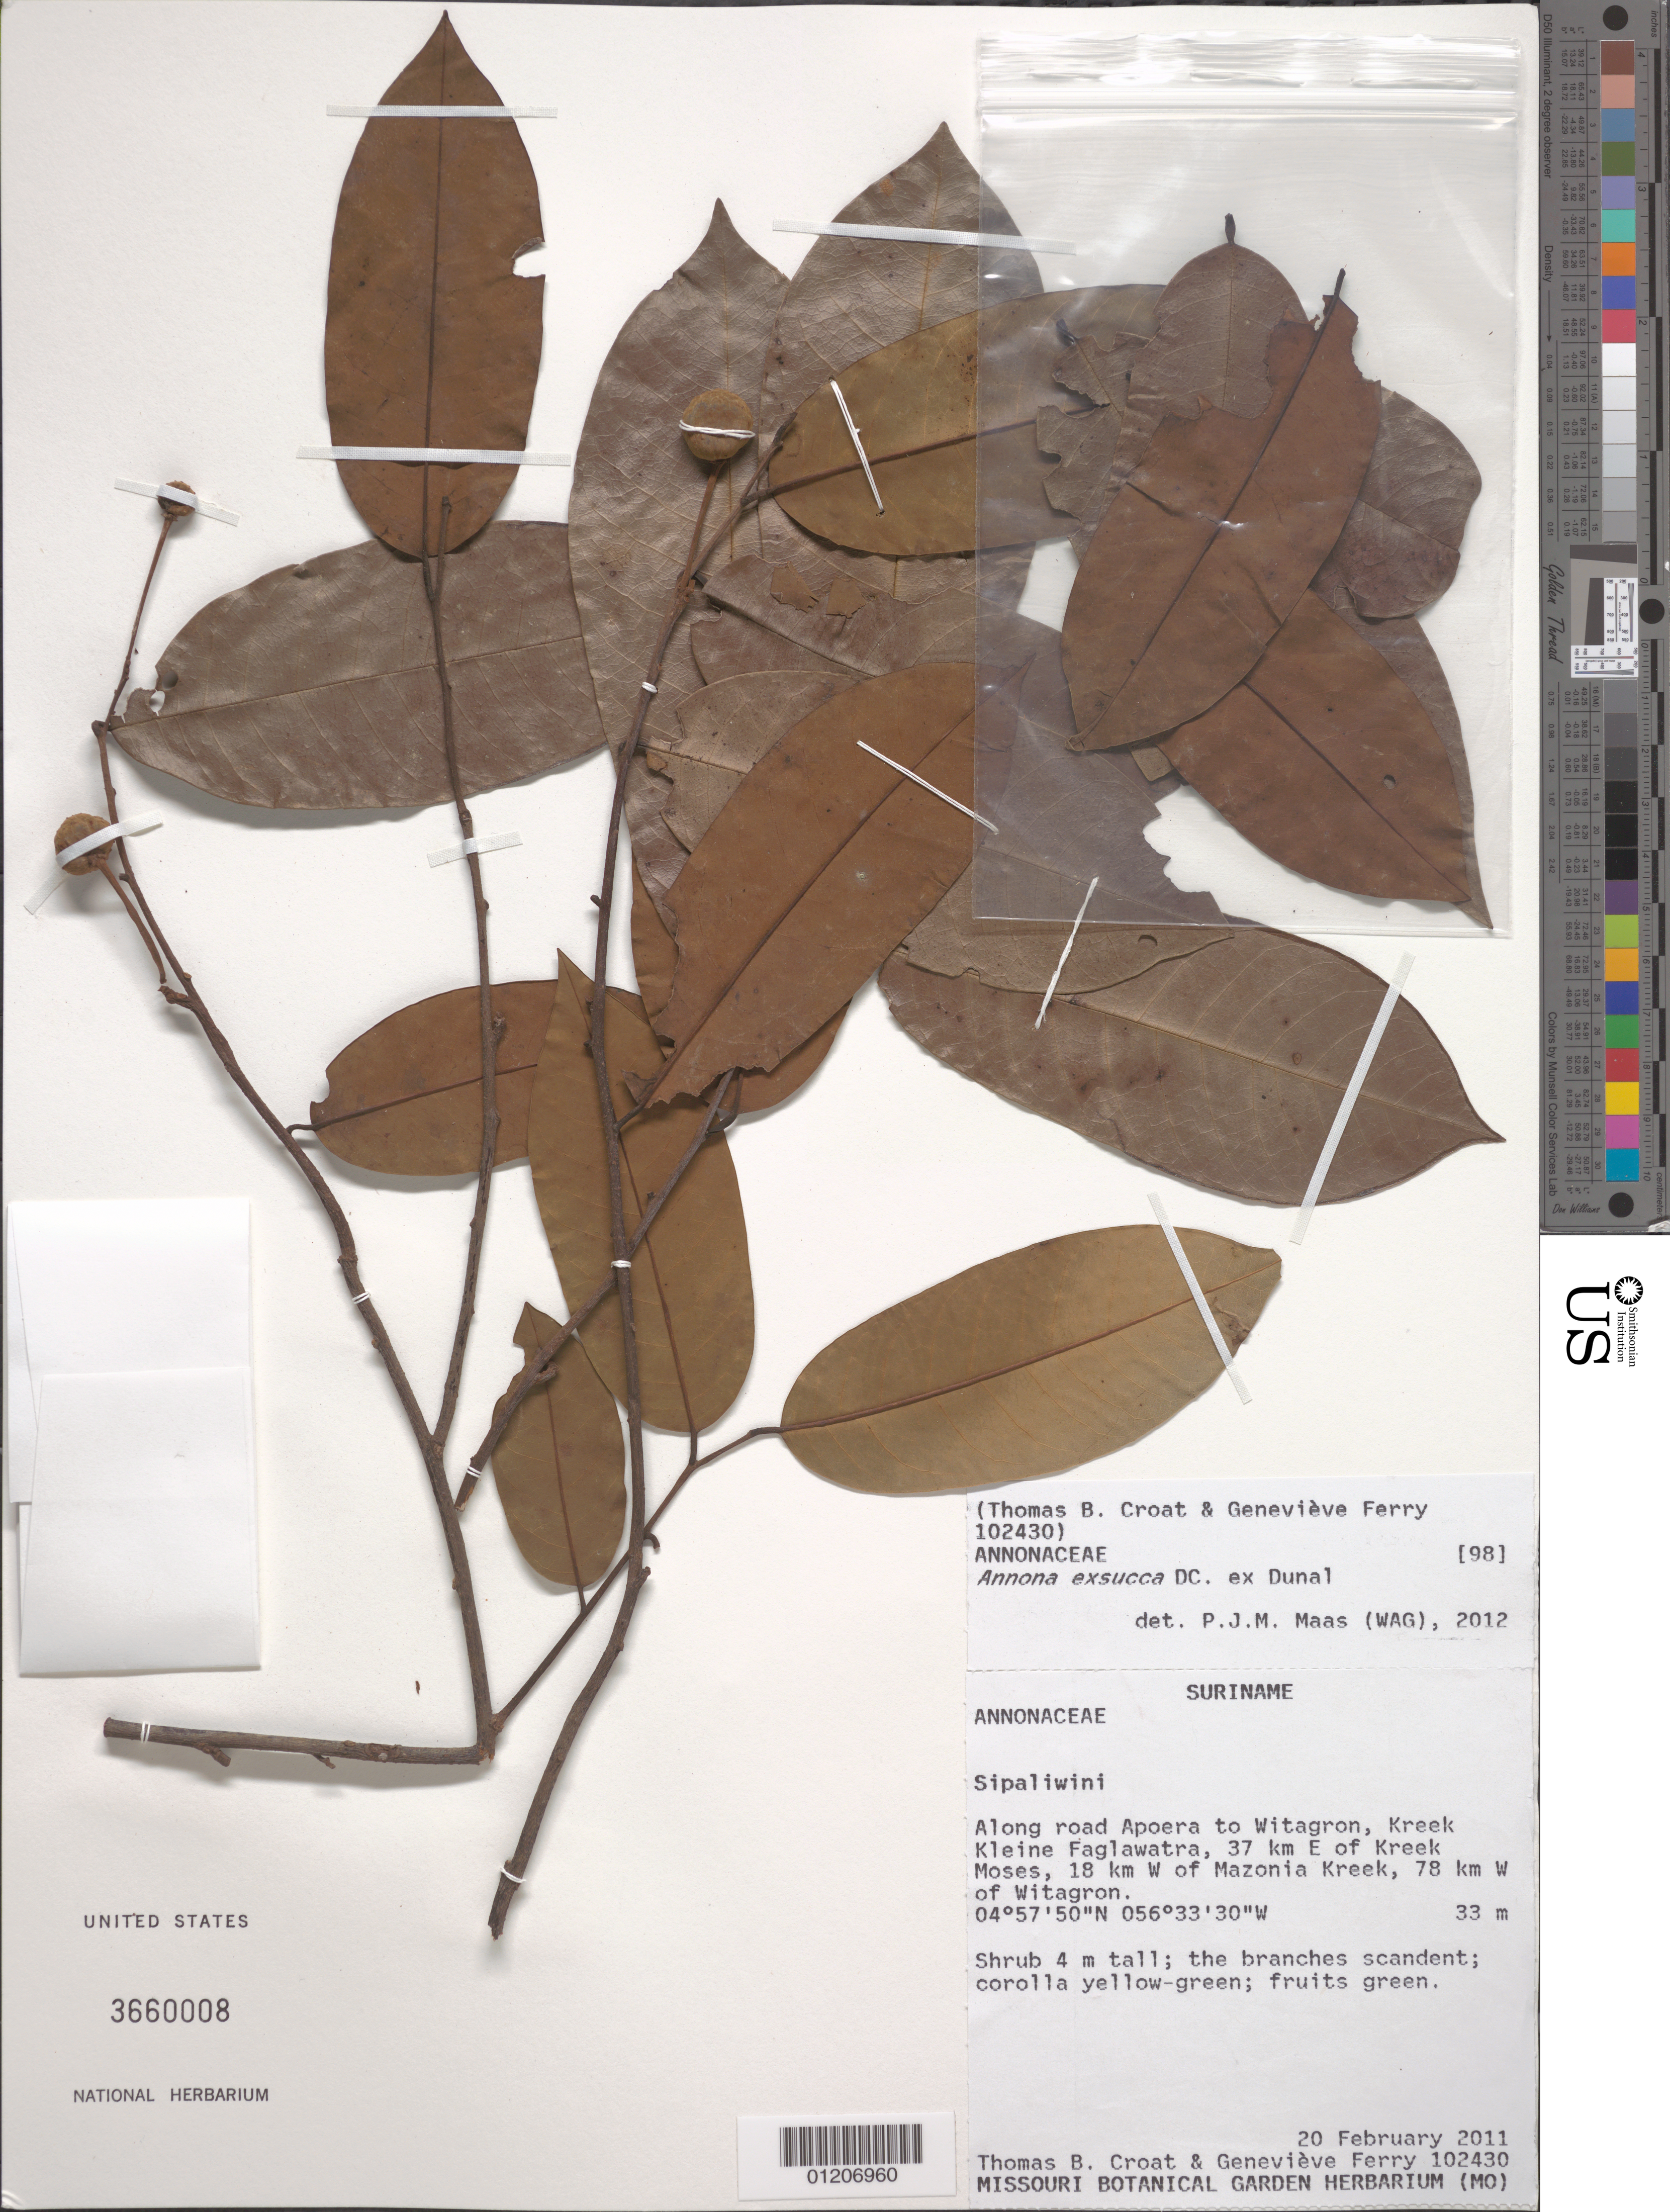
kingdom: Plantae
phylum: Tracheophyta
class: Magnoliopsida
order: Magnoliales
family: Annonaceae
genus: Annona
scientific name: Annona exsucca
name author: DC. ex Dunal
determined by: Maas, Paul J. M.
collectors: T. B. Croat & G. Ferry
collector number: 102430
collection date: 2011-02-20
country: Suriname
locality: Sipaliwini. Along road Apoera to Witagron, Kreek Kleine Faglawatra, 37 km E of Kreek Moses, 18 km W of Mazonia Kreek, 78 km W of Witagron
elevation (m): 33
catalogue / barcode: US 3660008